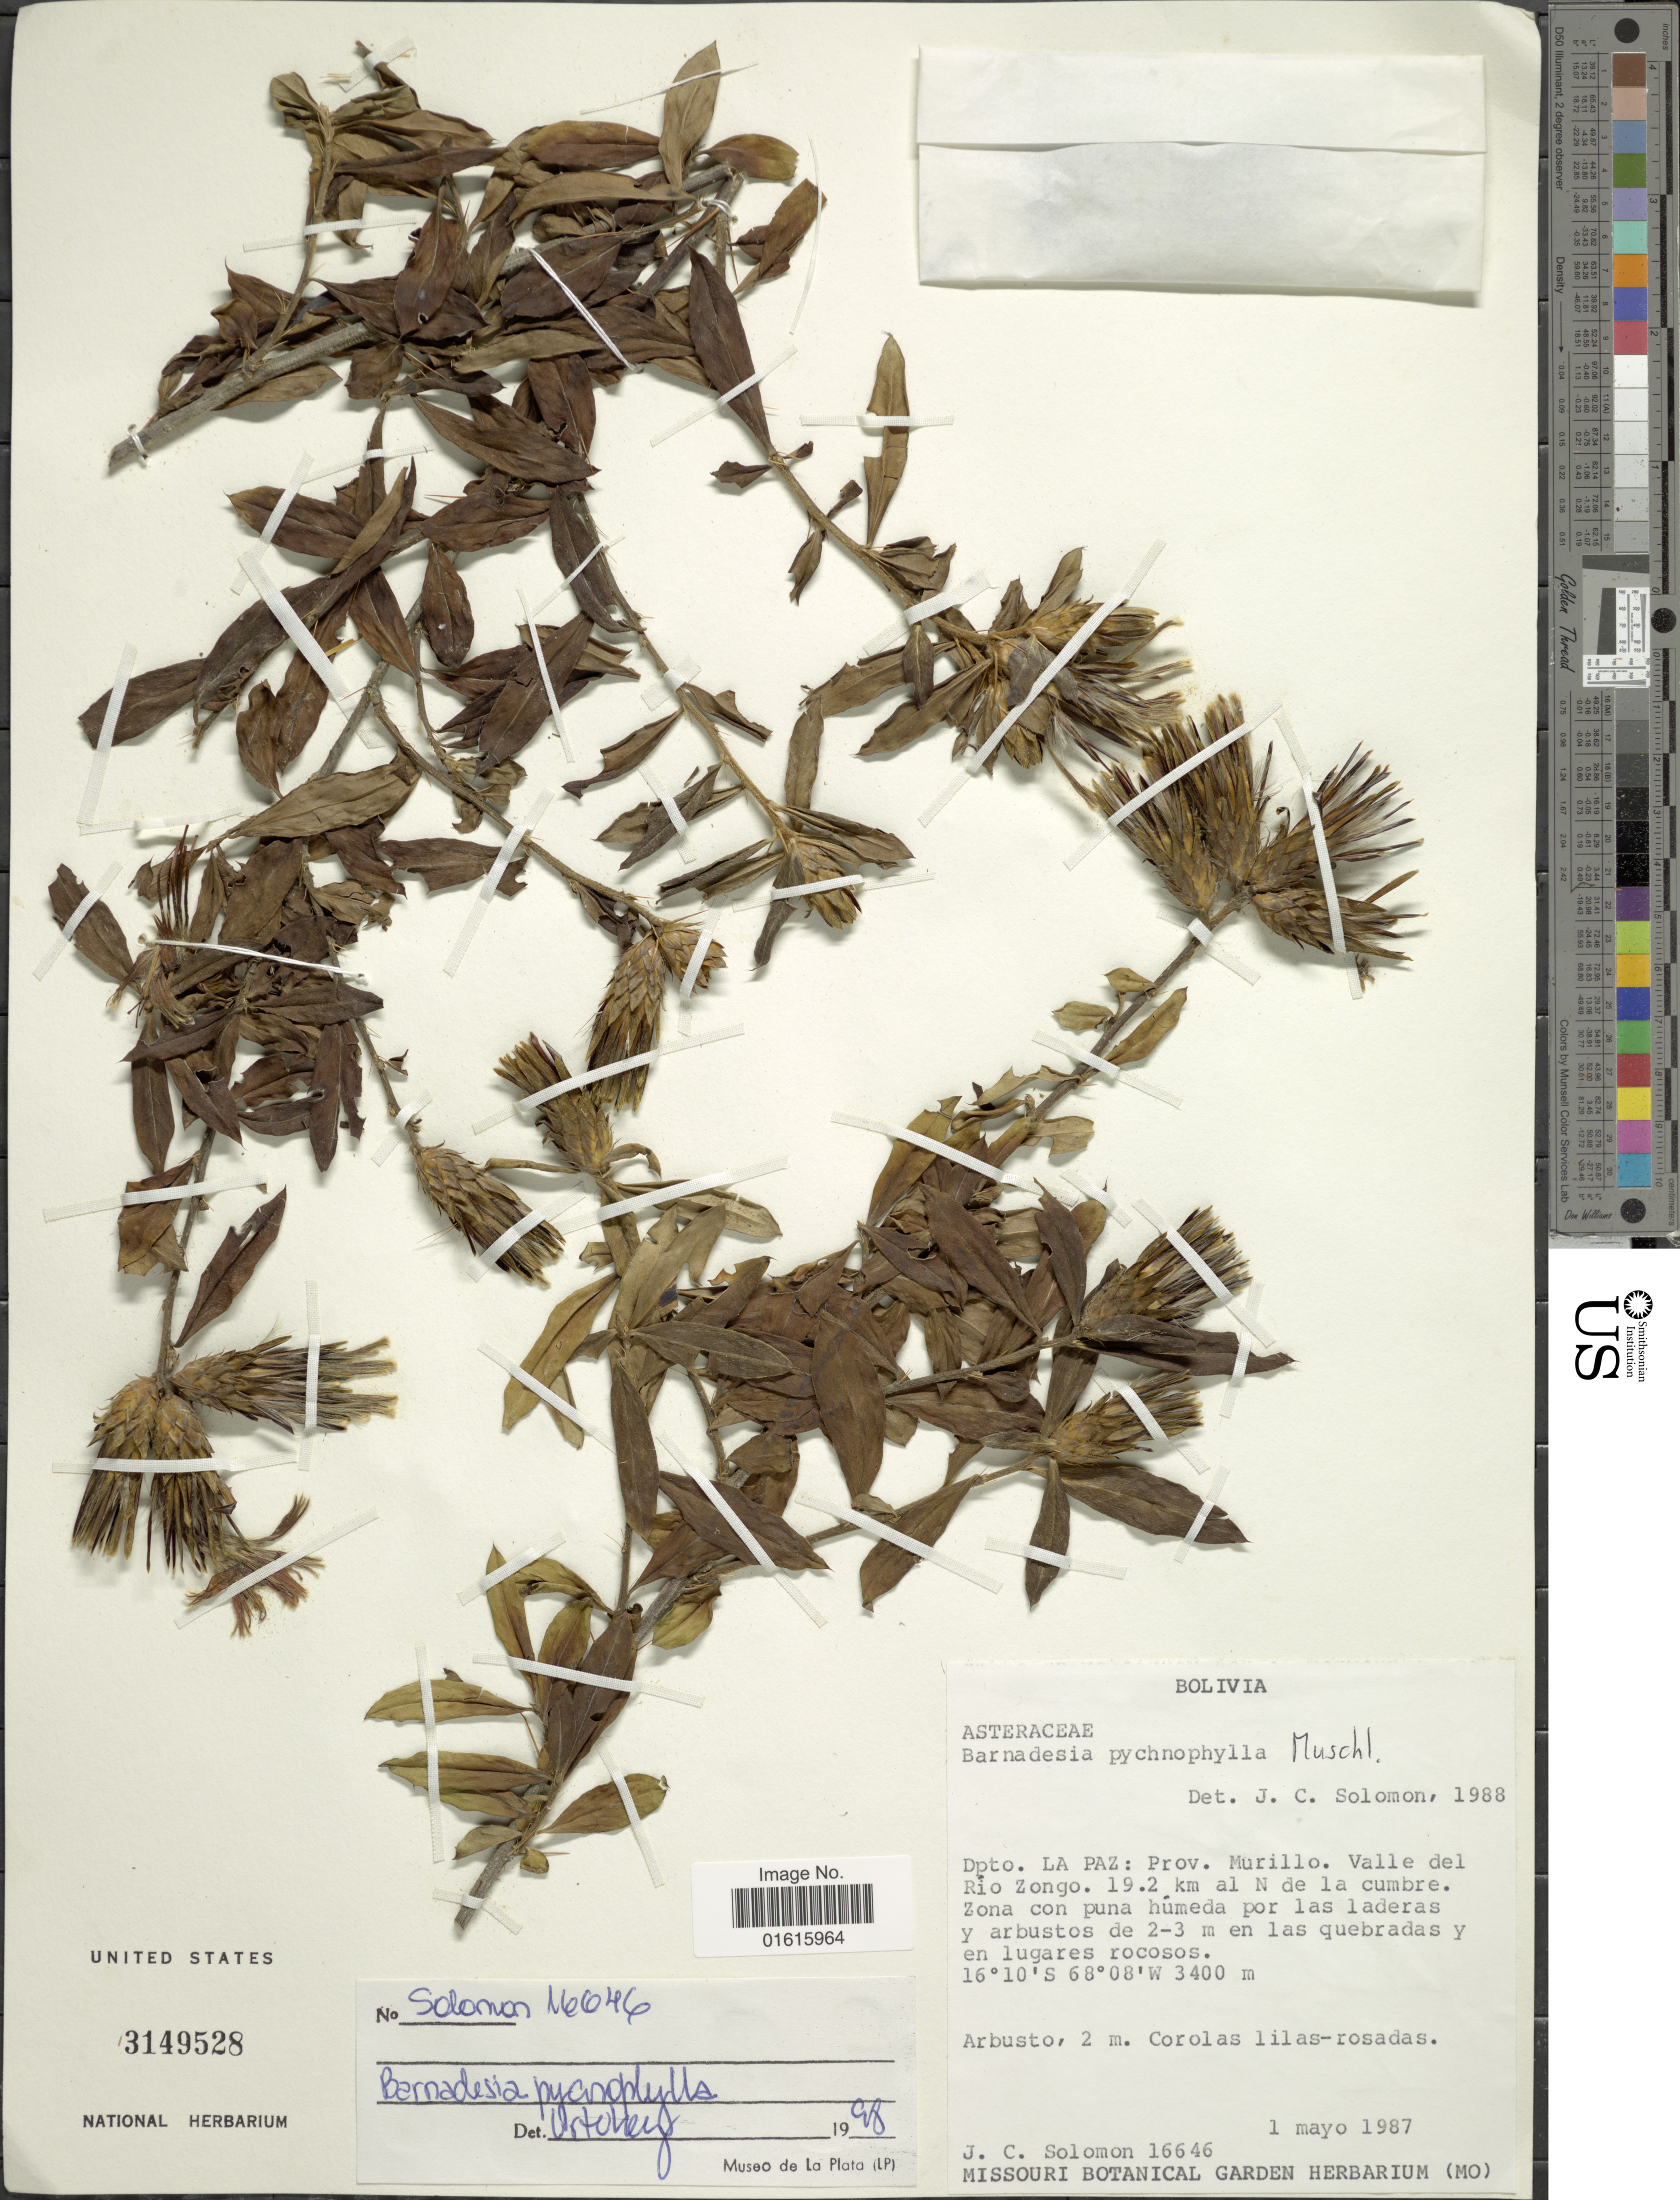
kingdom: Plantae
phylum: Tracheophyta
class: Magnoliopsida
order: Asterales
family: Asteraceae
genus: Barnadesia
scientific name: Barnadesia pycnophylla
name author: Muschl.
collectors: J. C. Solomon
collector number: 16646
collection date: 1987-05-01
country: Bolivia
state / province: La Paz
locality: Prov. Murillo. Valle del Rio Zongo. 19.2 km al N de la cumbre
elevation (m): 3400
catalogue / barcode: US 3149528